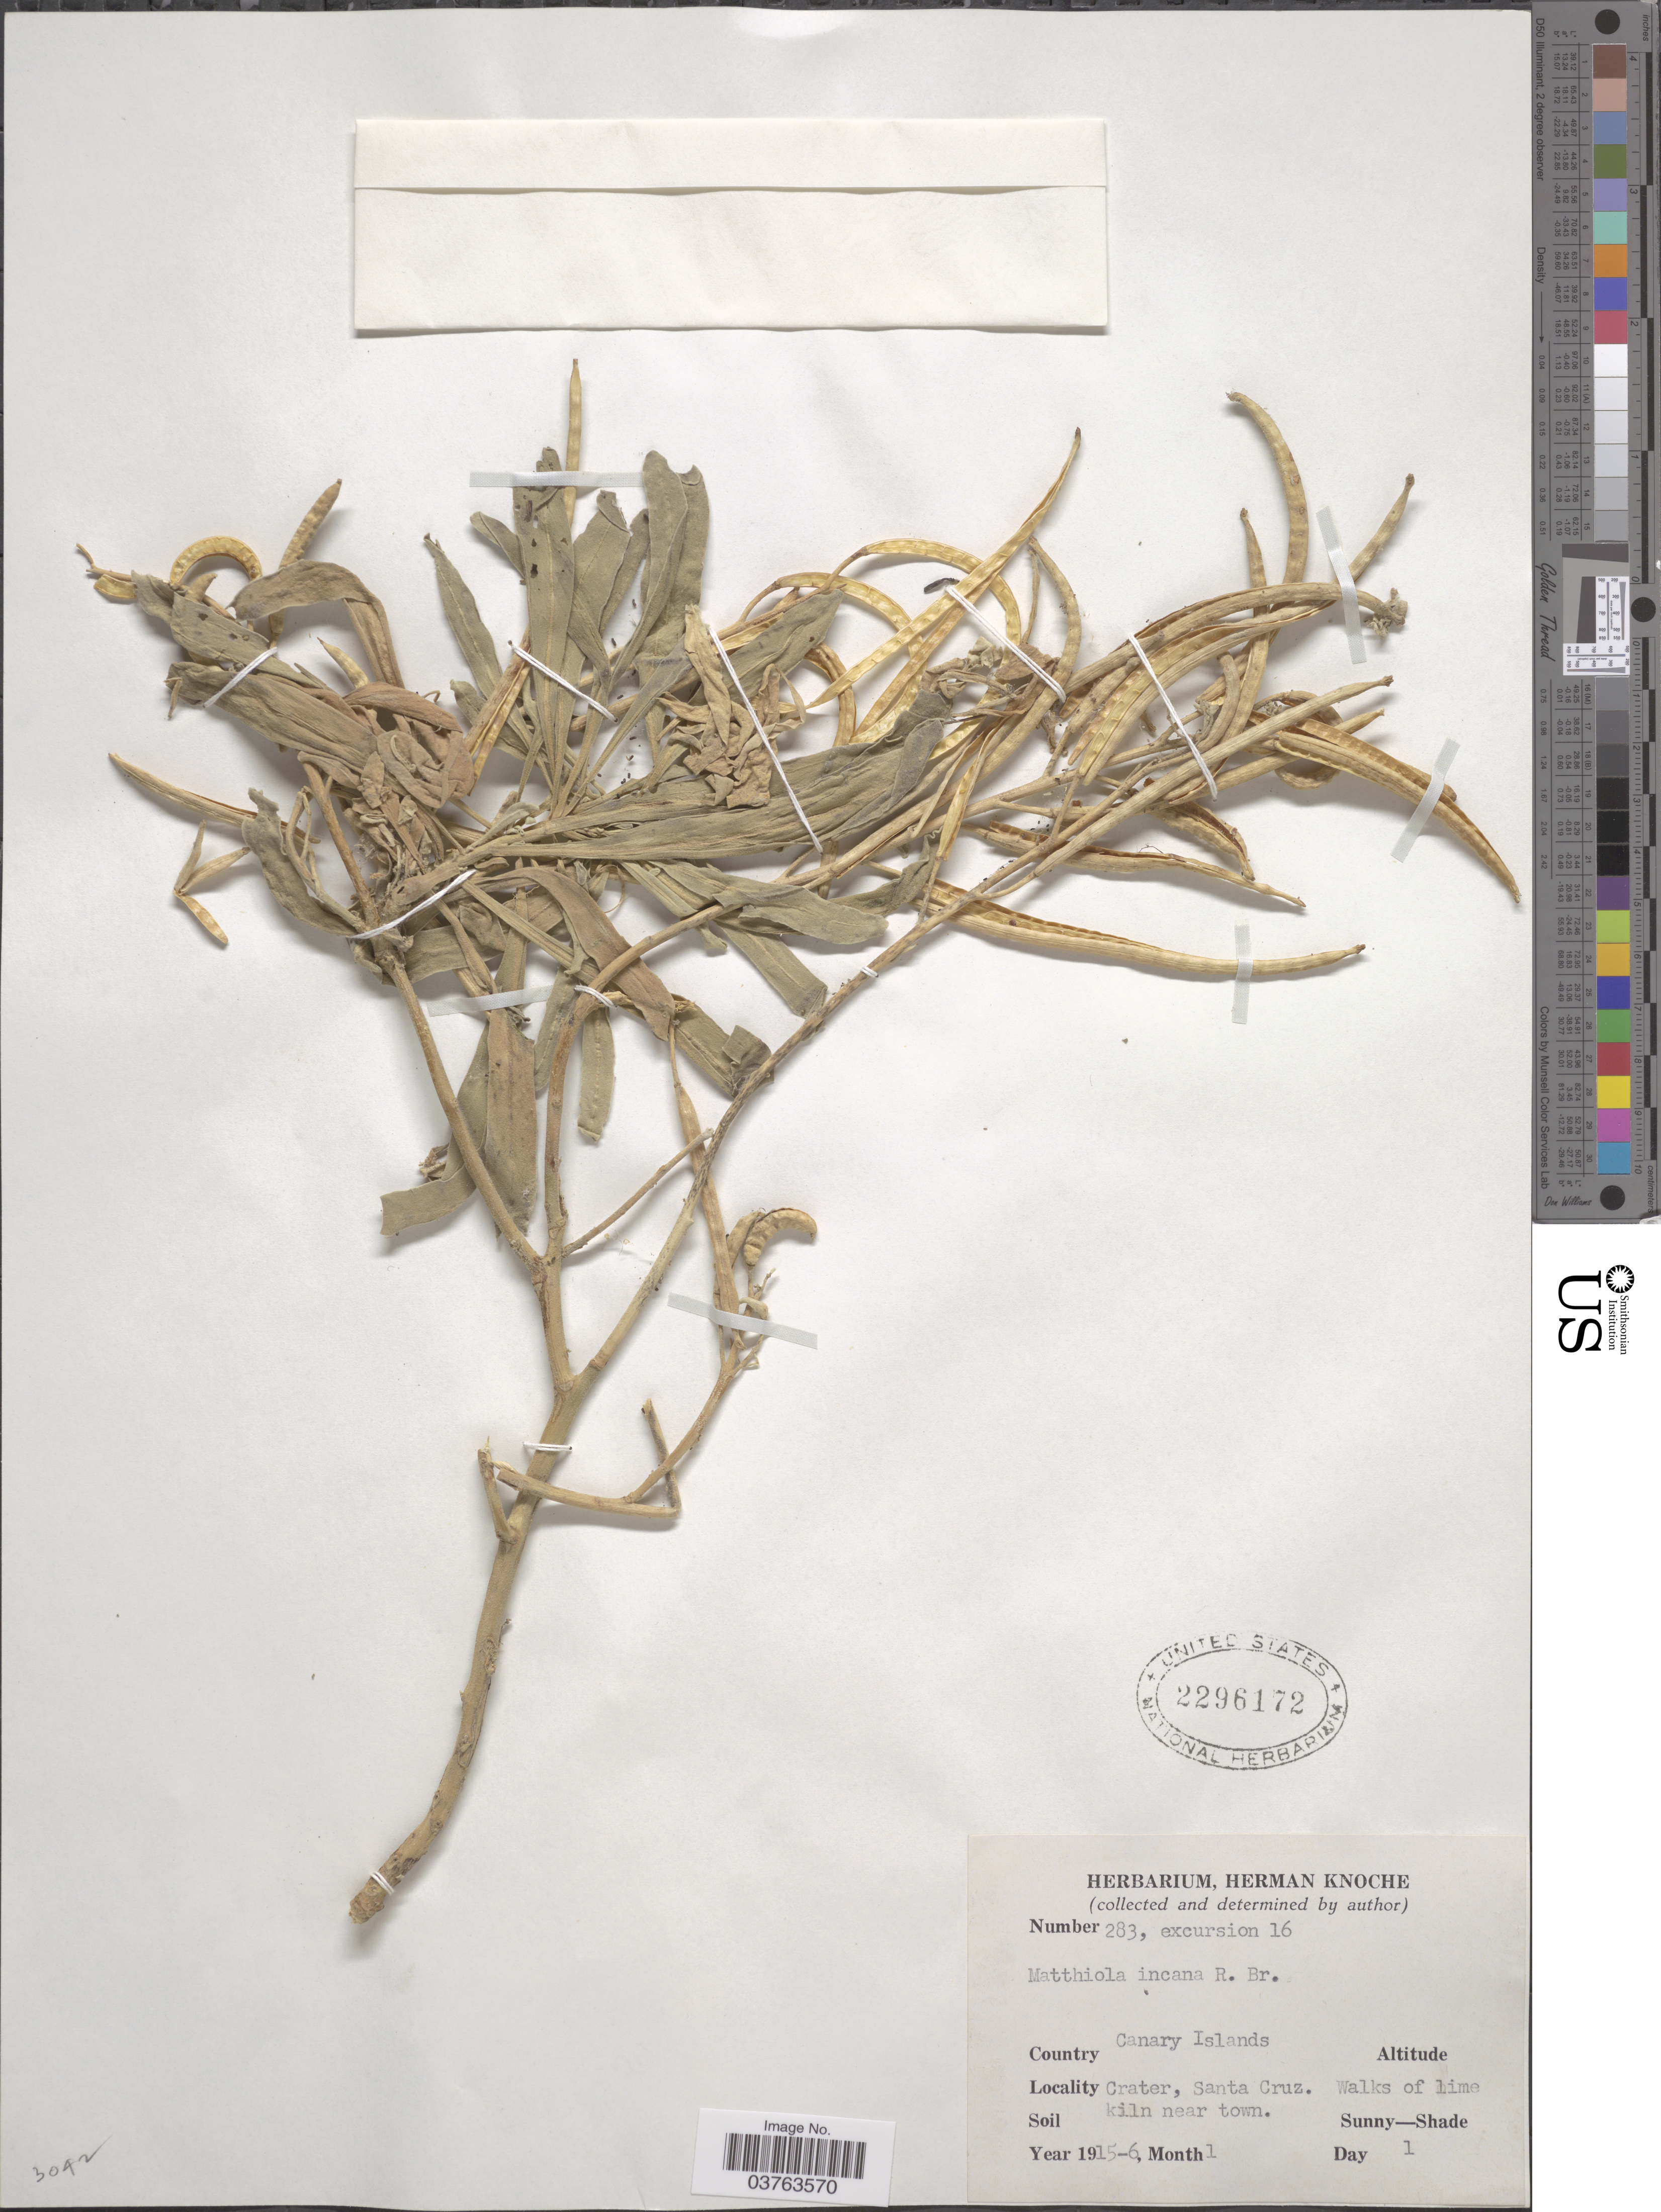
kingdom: Plantae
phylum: Tracheophyta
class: Magnoliopsida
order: Brassicales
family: Brassicaceae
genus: Matthiola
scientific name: Matthiola incana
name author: (L.) W.T. Aiton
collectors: ex herb. Herman Knoche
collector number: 283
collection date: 1915-01-01/1916-01-01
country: Spain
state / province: Canarias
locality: Country Canary Islands. Crater, Santa Cruz. Walks of lime kiln near town.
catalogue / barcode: US 2296172